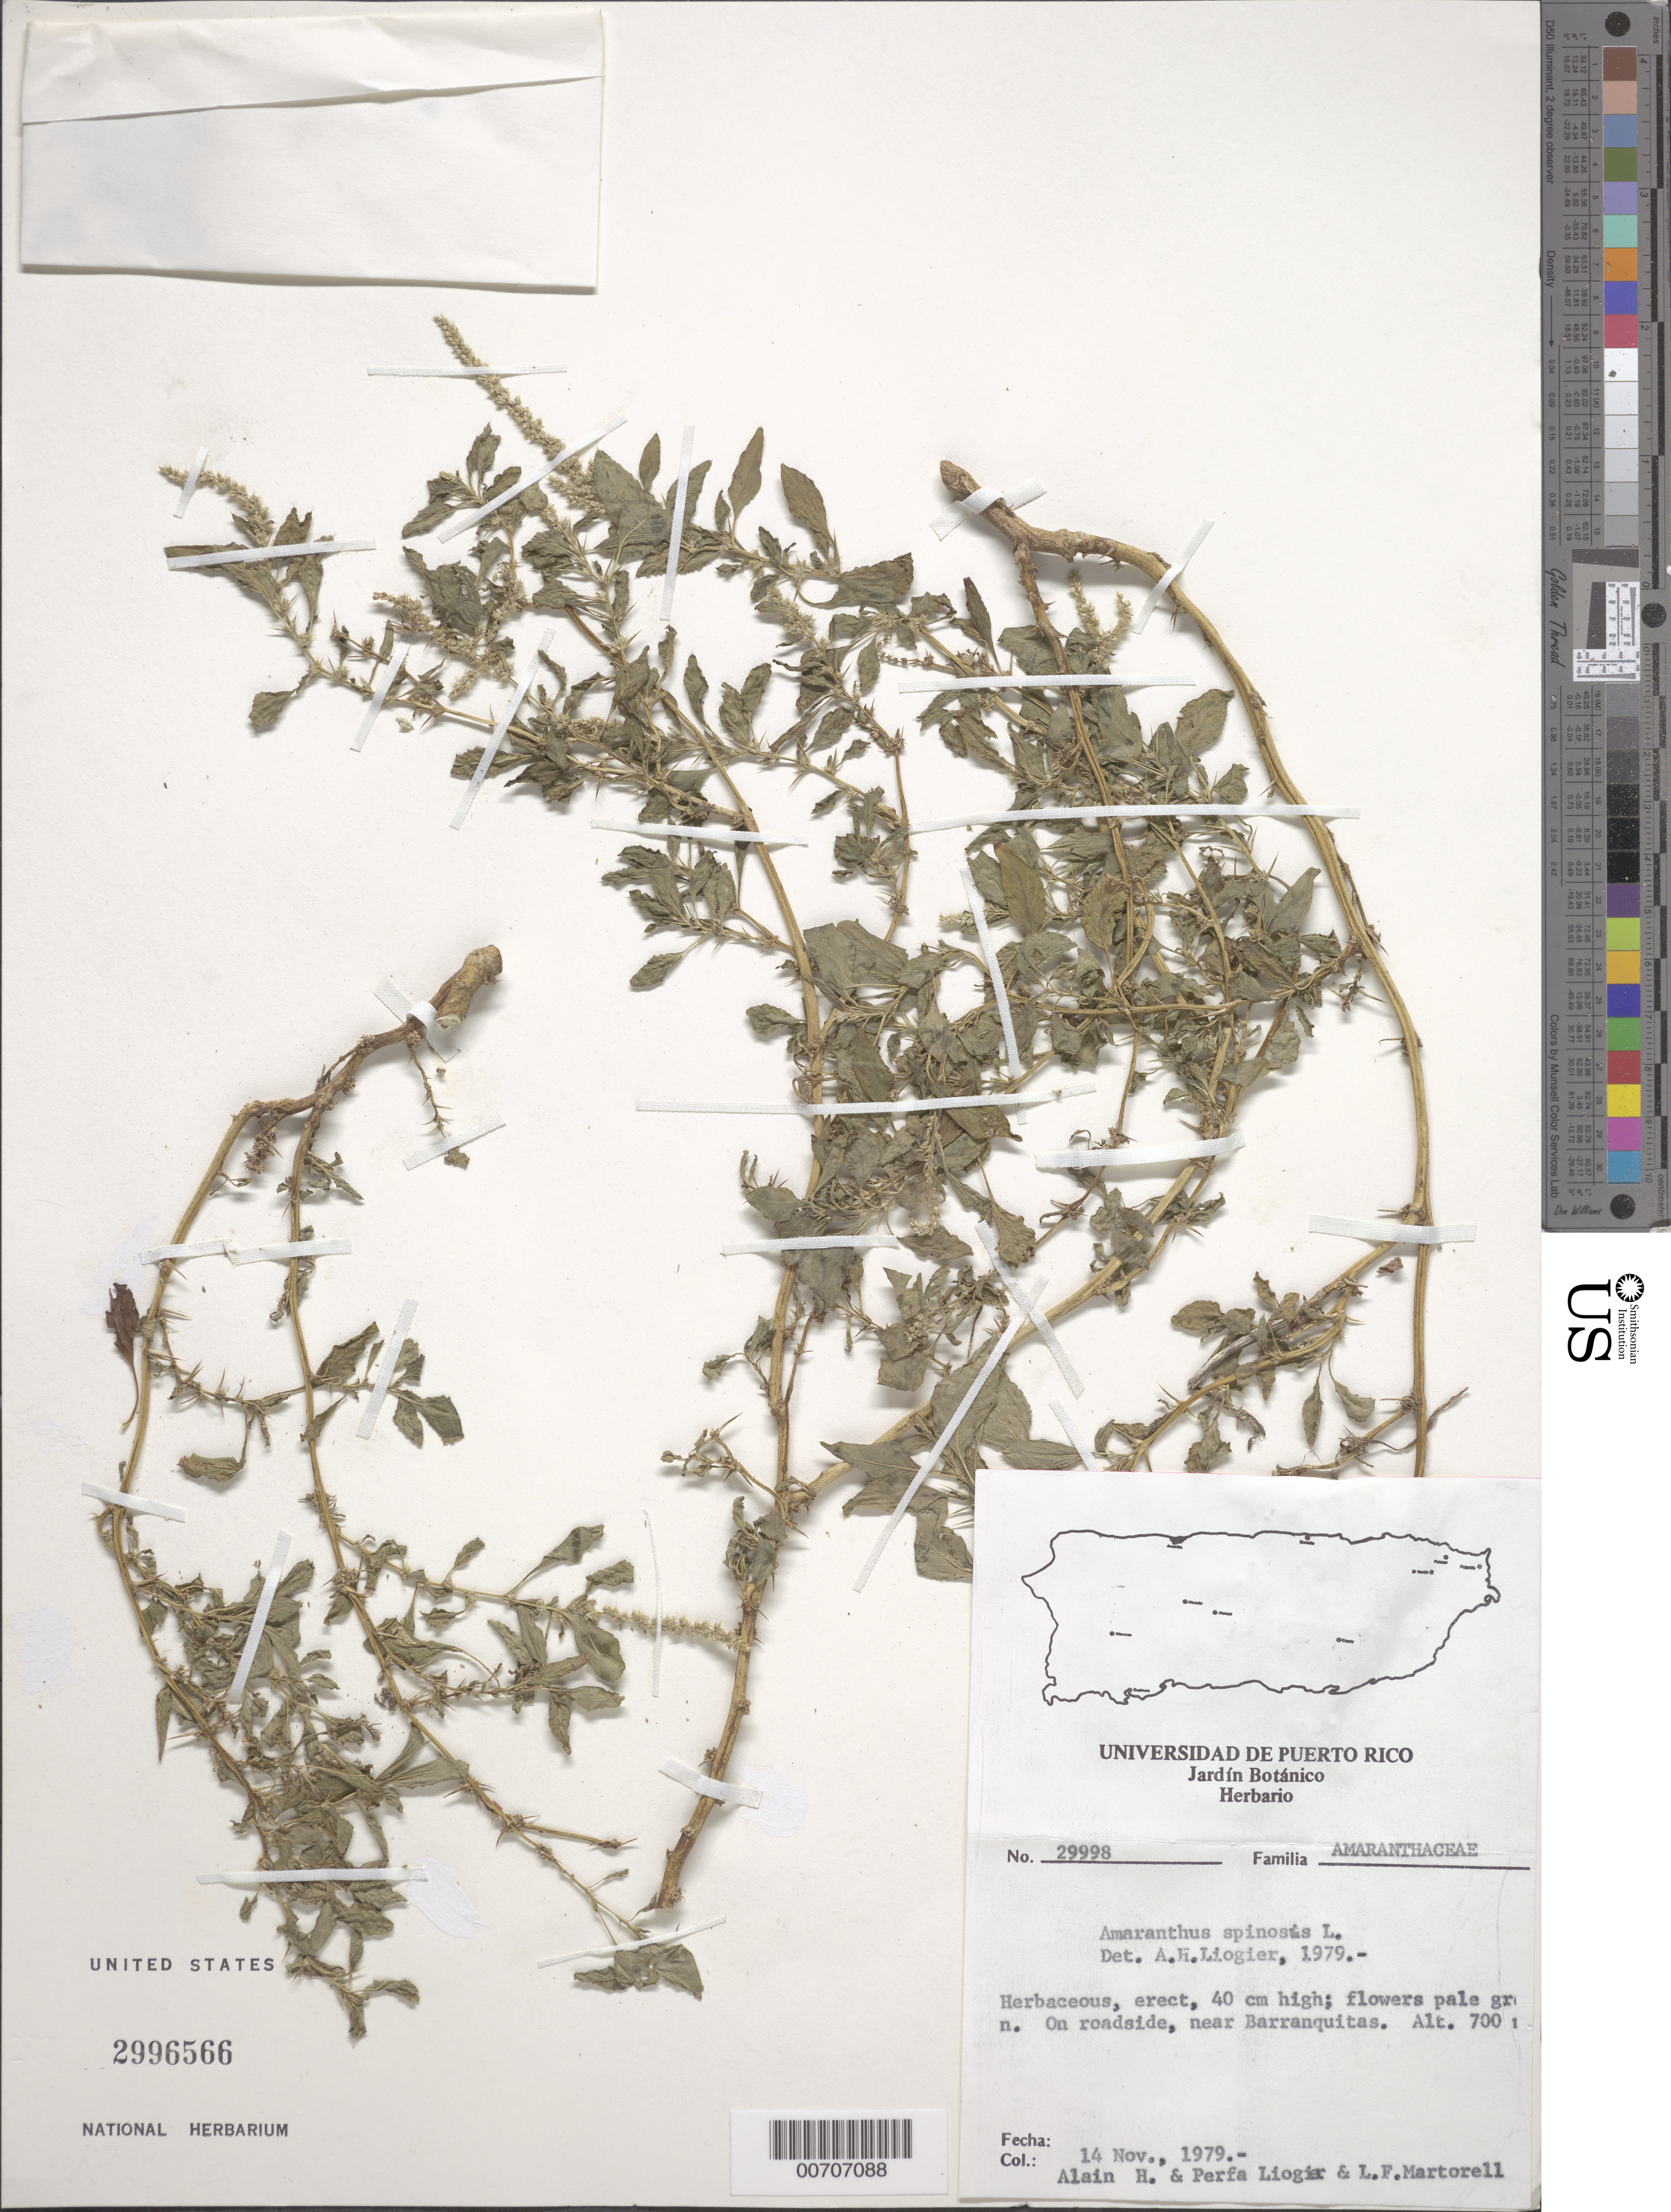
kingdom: Plantae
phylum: Tracheophyta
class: Magnoliopsida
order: Caryophyllales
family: Amaranthaceae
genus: Amaranthus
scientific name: Amaranthus spinosus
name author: L.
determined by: Liogier, Alain H.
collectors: A. H. Liogier, M. P. Liogier & L. Martorell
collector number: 29998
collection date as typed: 14 Nov 1979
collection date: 1979-11-14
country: Puerto Rico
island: Greater Antilles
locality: Barranquitas, vic of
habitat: On roadside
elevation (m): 700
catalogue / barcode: US 2996566